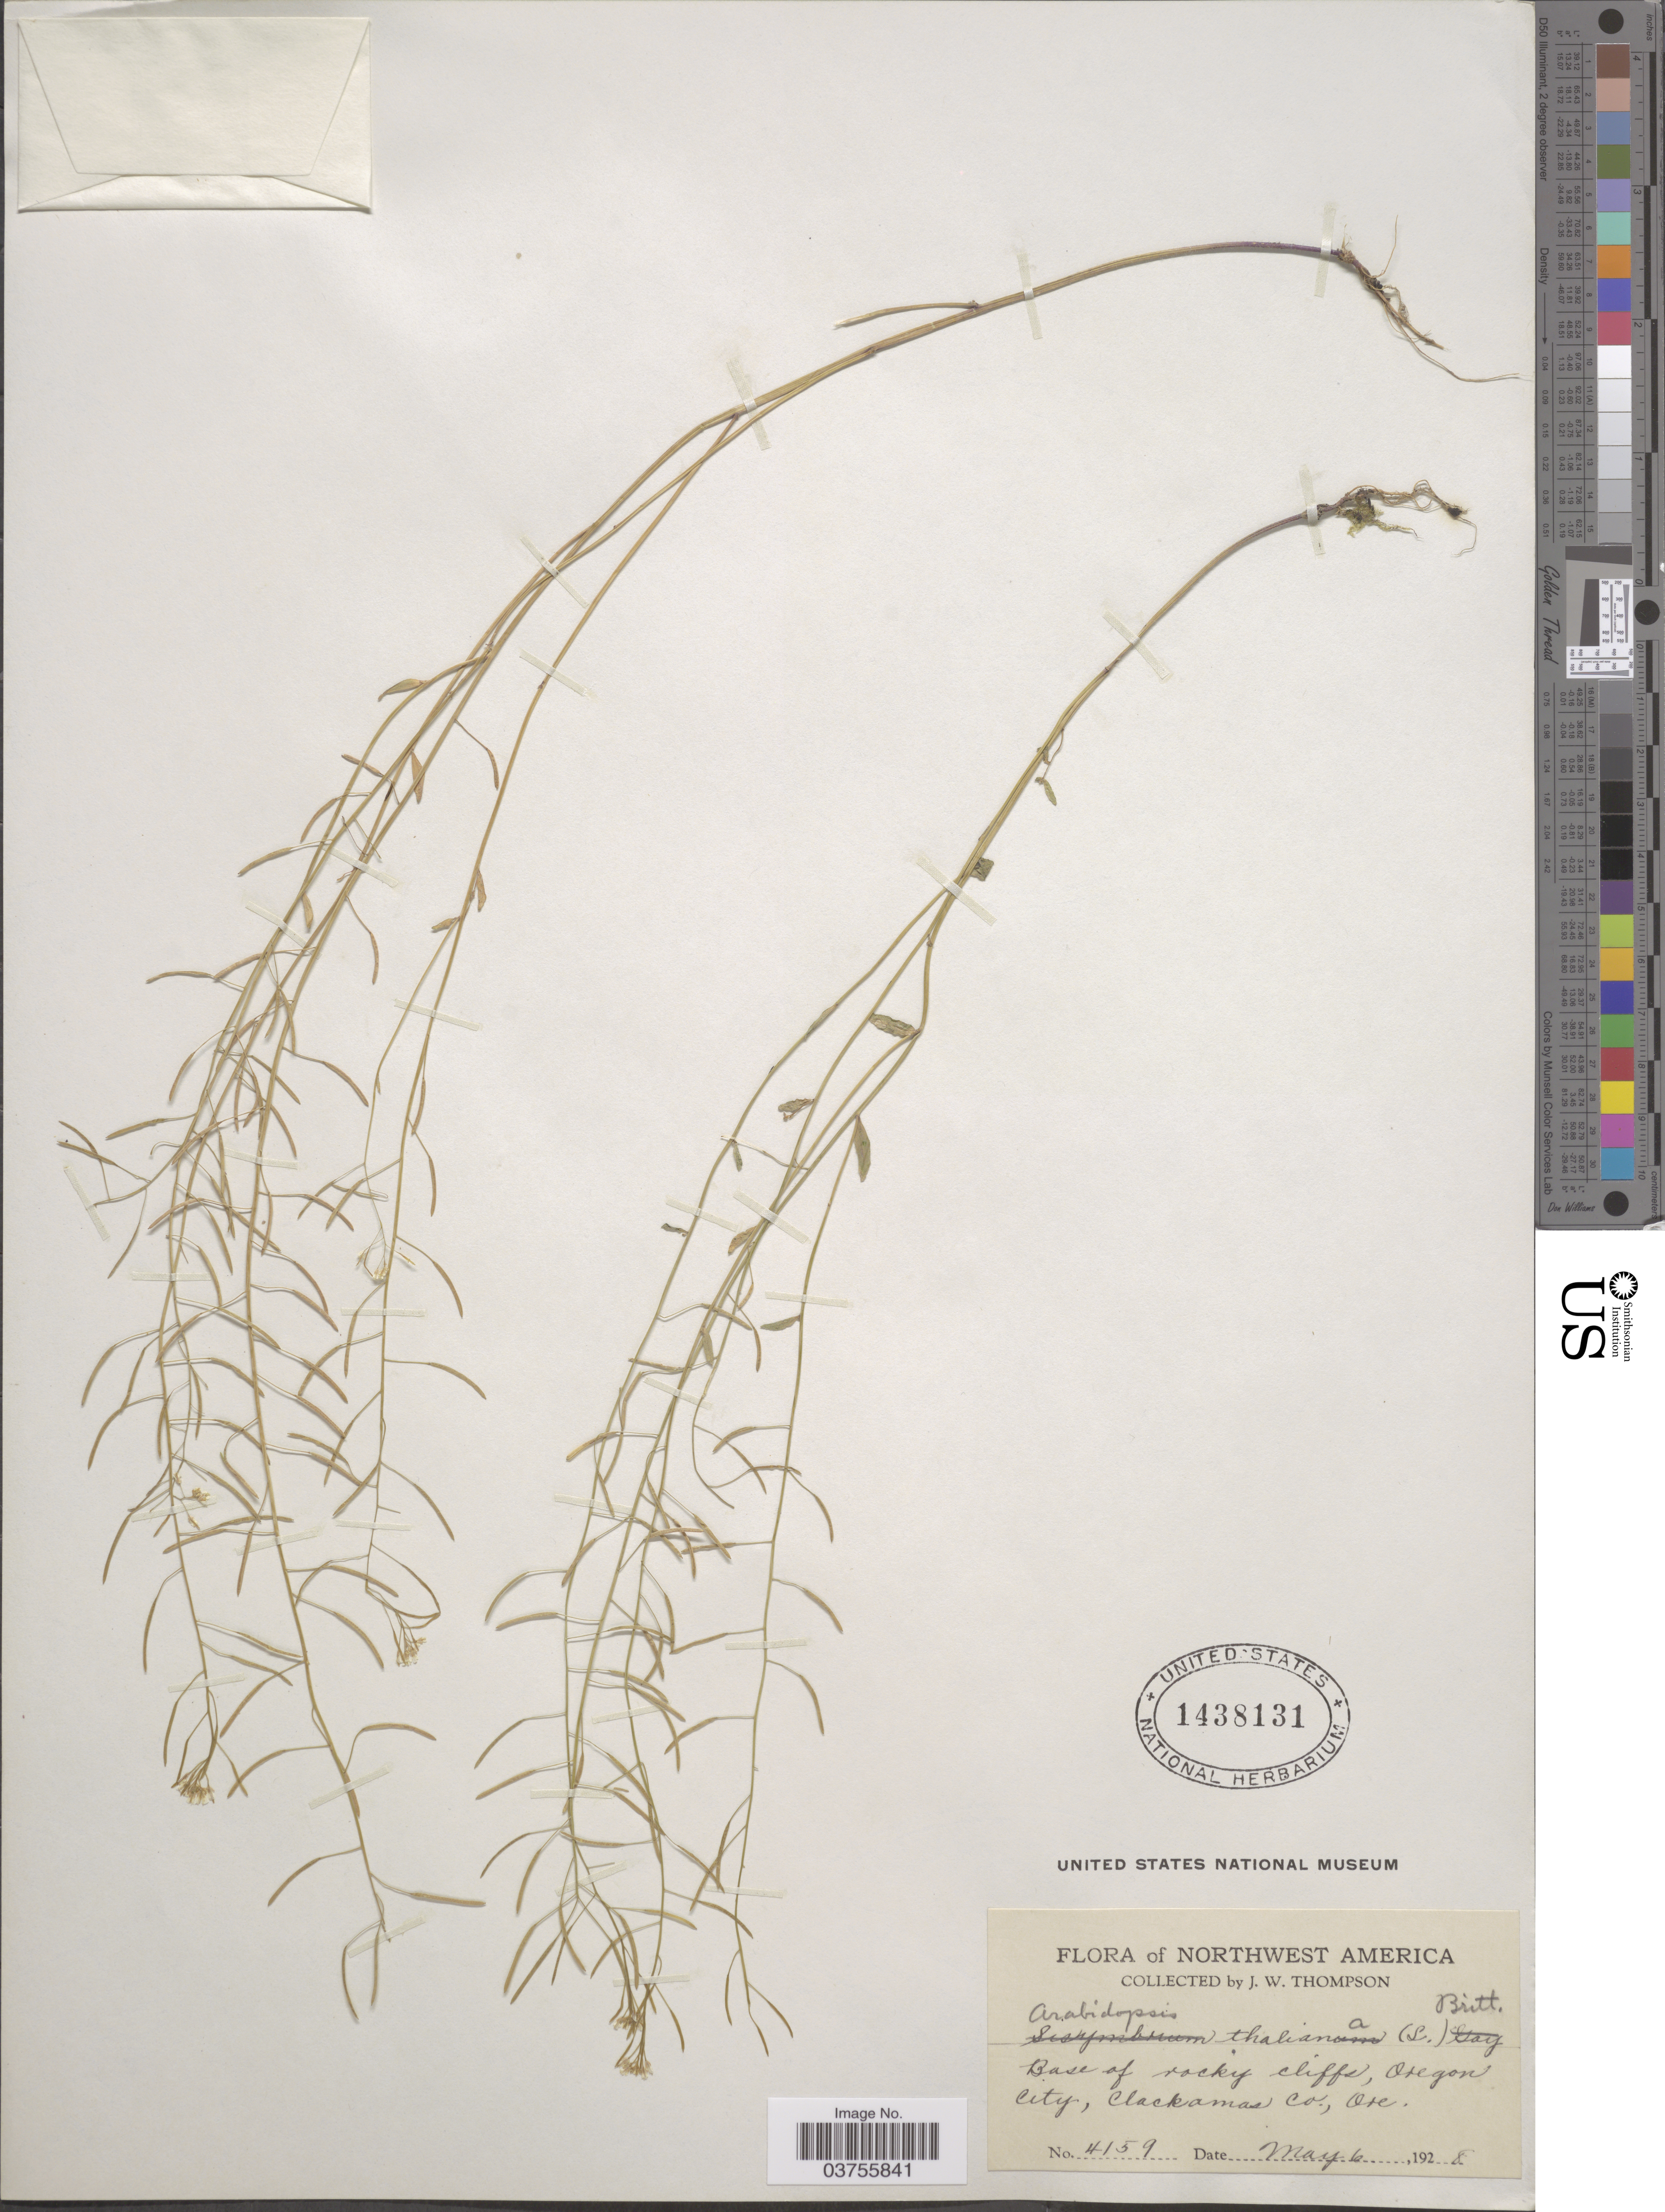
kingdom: Plantae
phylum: Tracheophyta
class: Magnoliopsida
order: Brassicales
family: Brassicaceae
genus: Arabidopsis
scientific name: Arabidopsis thaliana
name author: (L.) Heynh.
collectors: J. Thompson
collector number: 4159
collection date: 1928-05-06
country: United States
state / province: Oregon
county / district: Clackamas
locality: Northwest America. Base of rocky cliffs, Oregon City, Clackamas Co.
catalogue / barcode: US 1438131